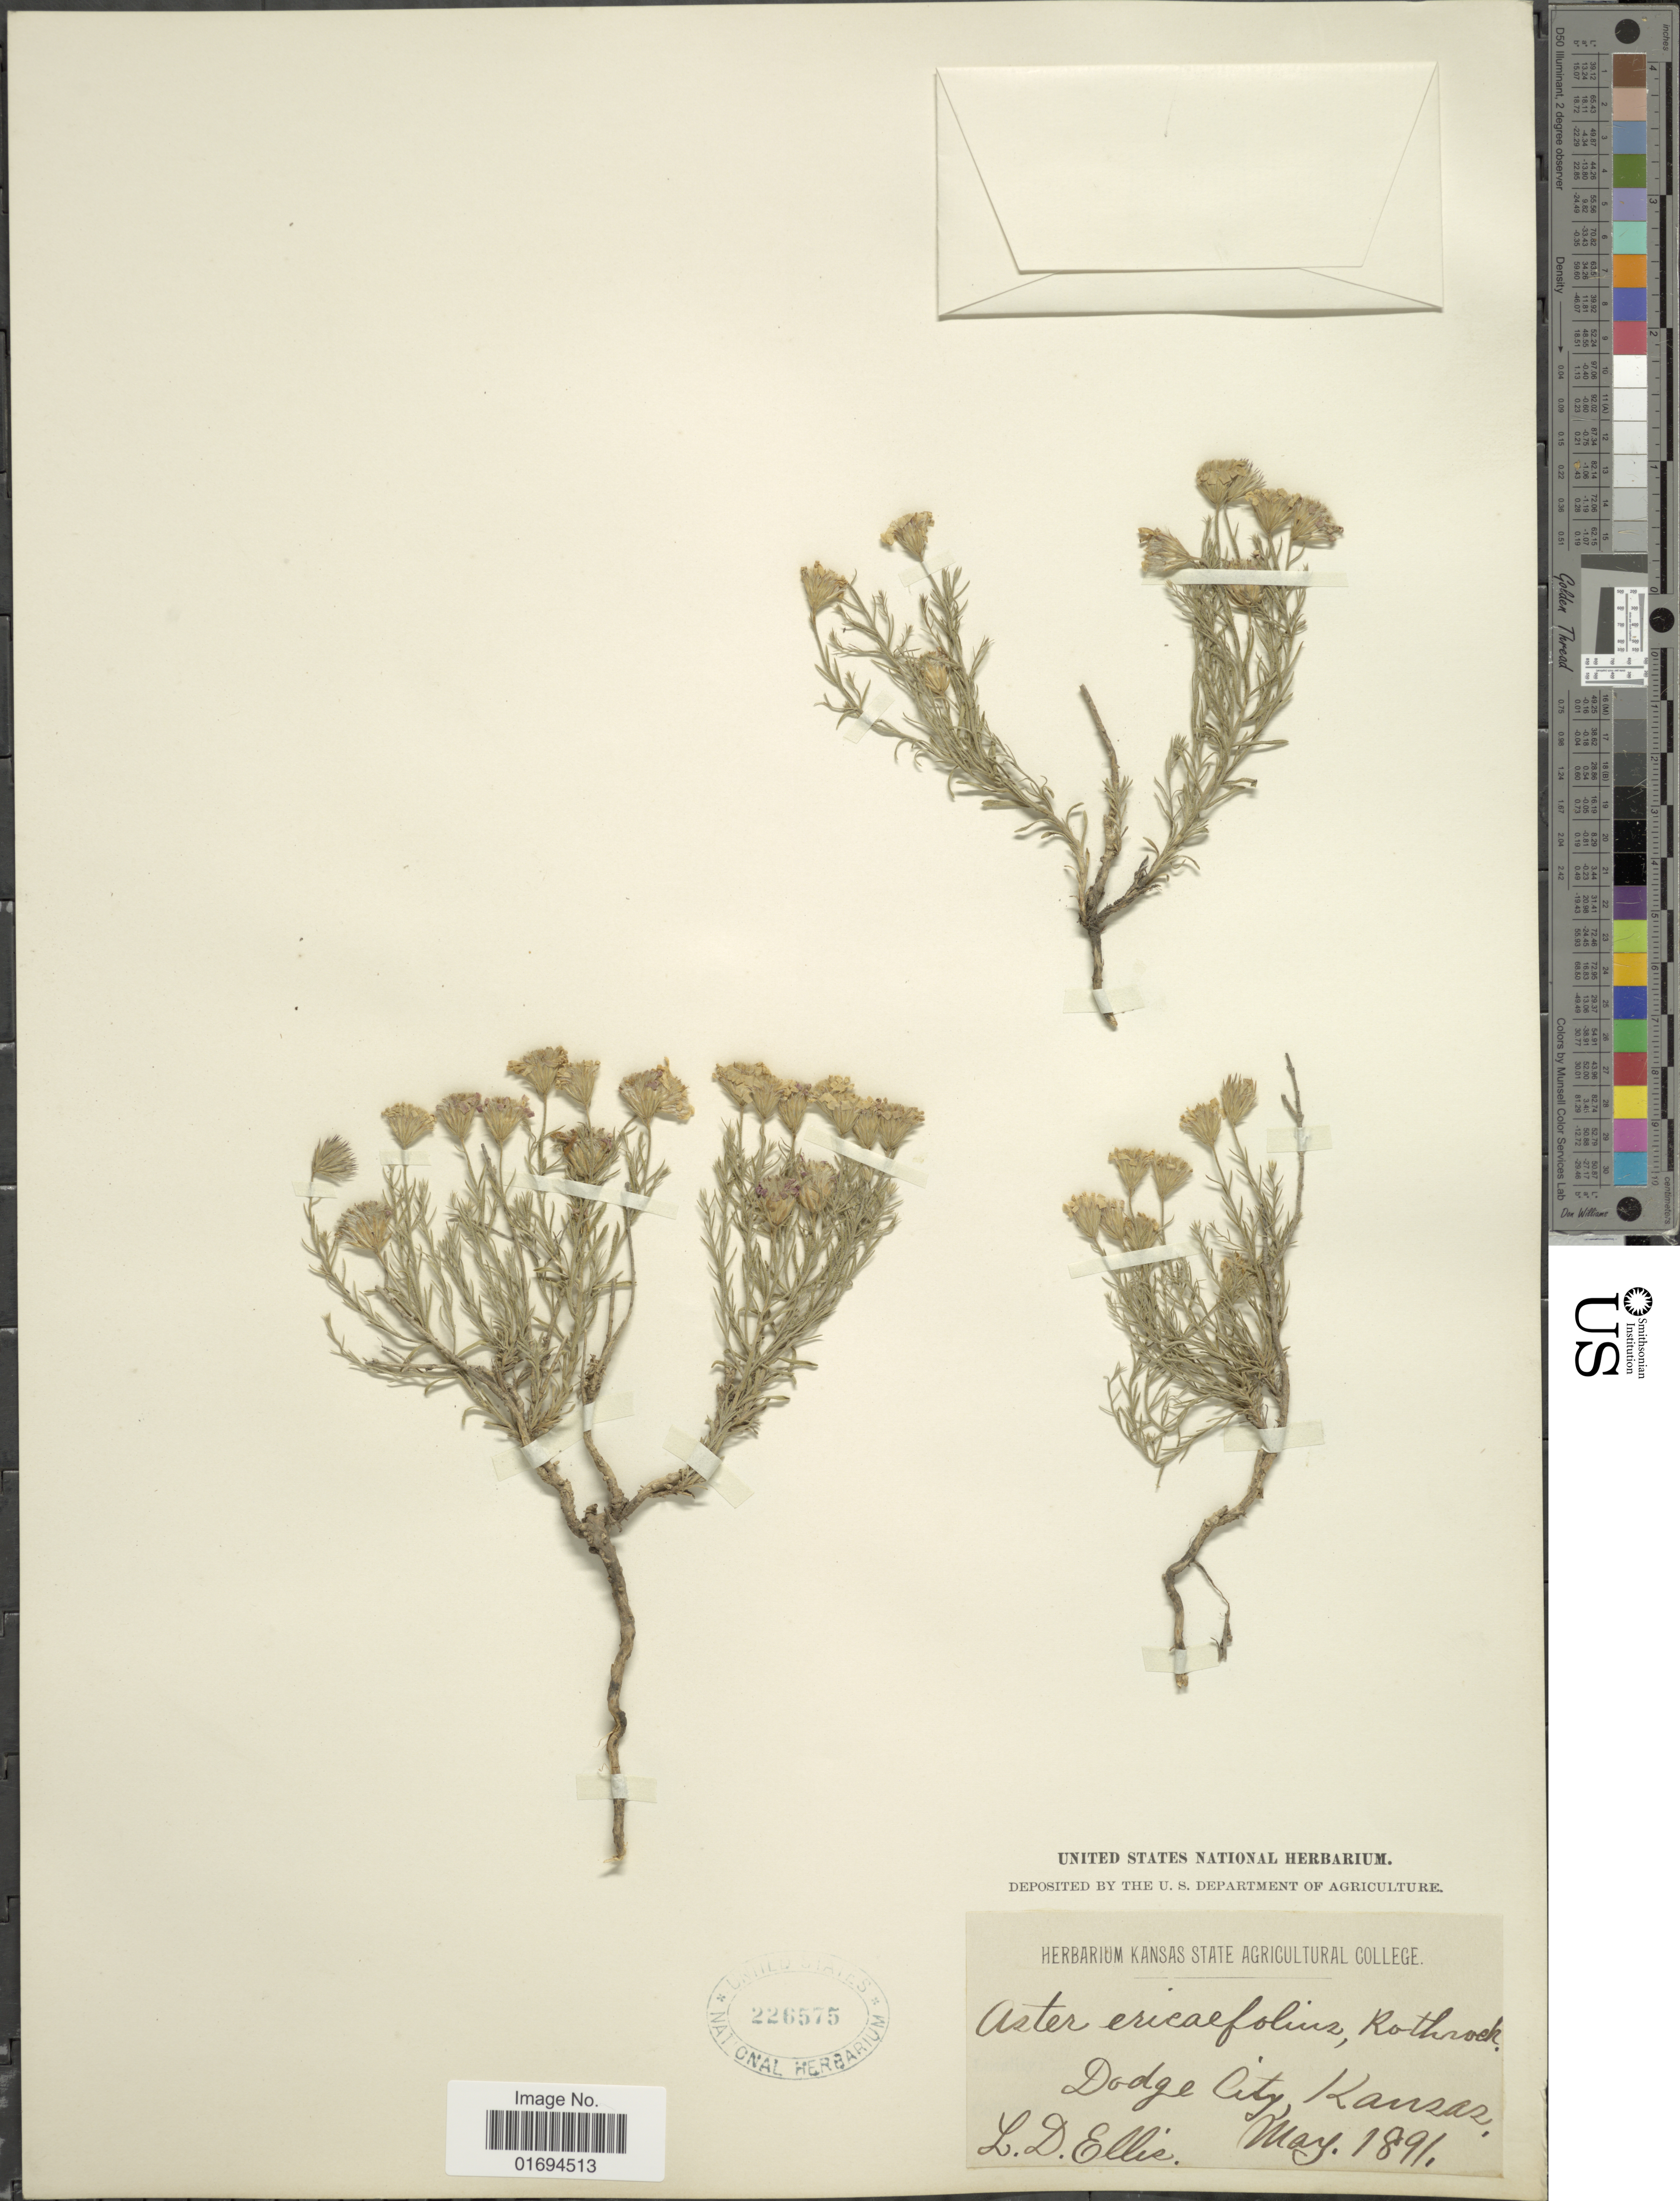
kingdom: Plantae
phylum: Tracheophyta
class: Magnoliopsida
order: Asterales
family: Asteraceae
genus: Chaetopappa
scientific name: Chaetopappa ericoides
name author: (Torr.) G.L. Nesom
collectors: L. Ellis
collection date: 1891-05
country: United States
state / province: Kansas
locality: Dodge City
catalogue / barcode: US 226575